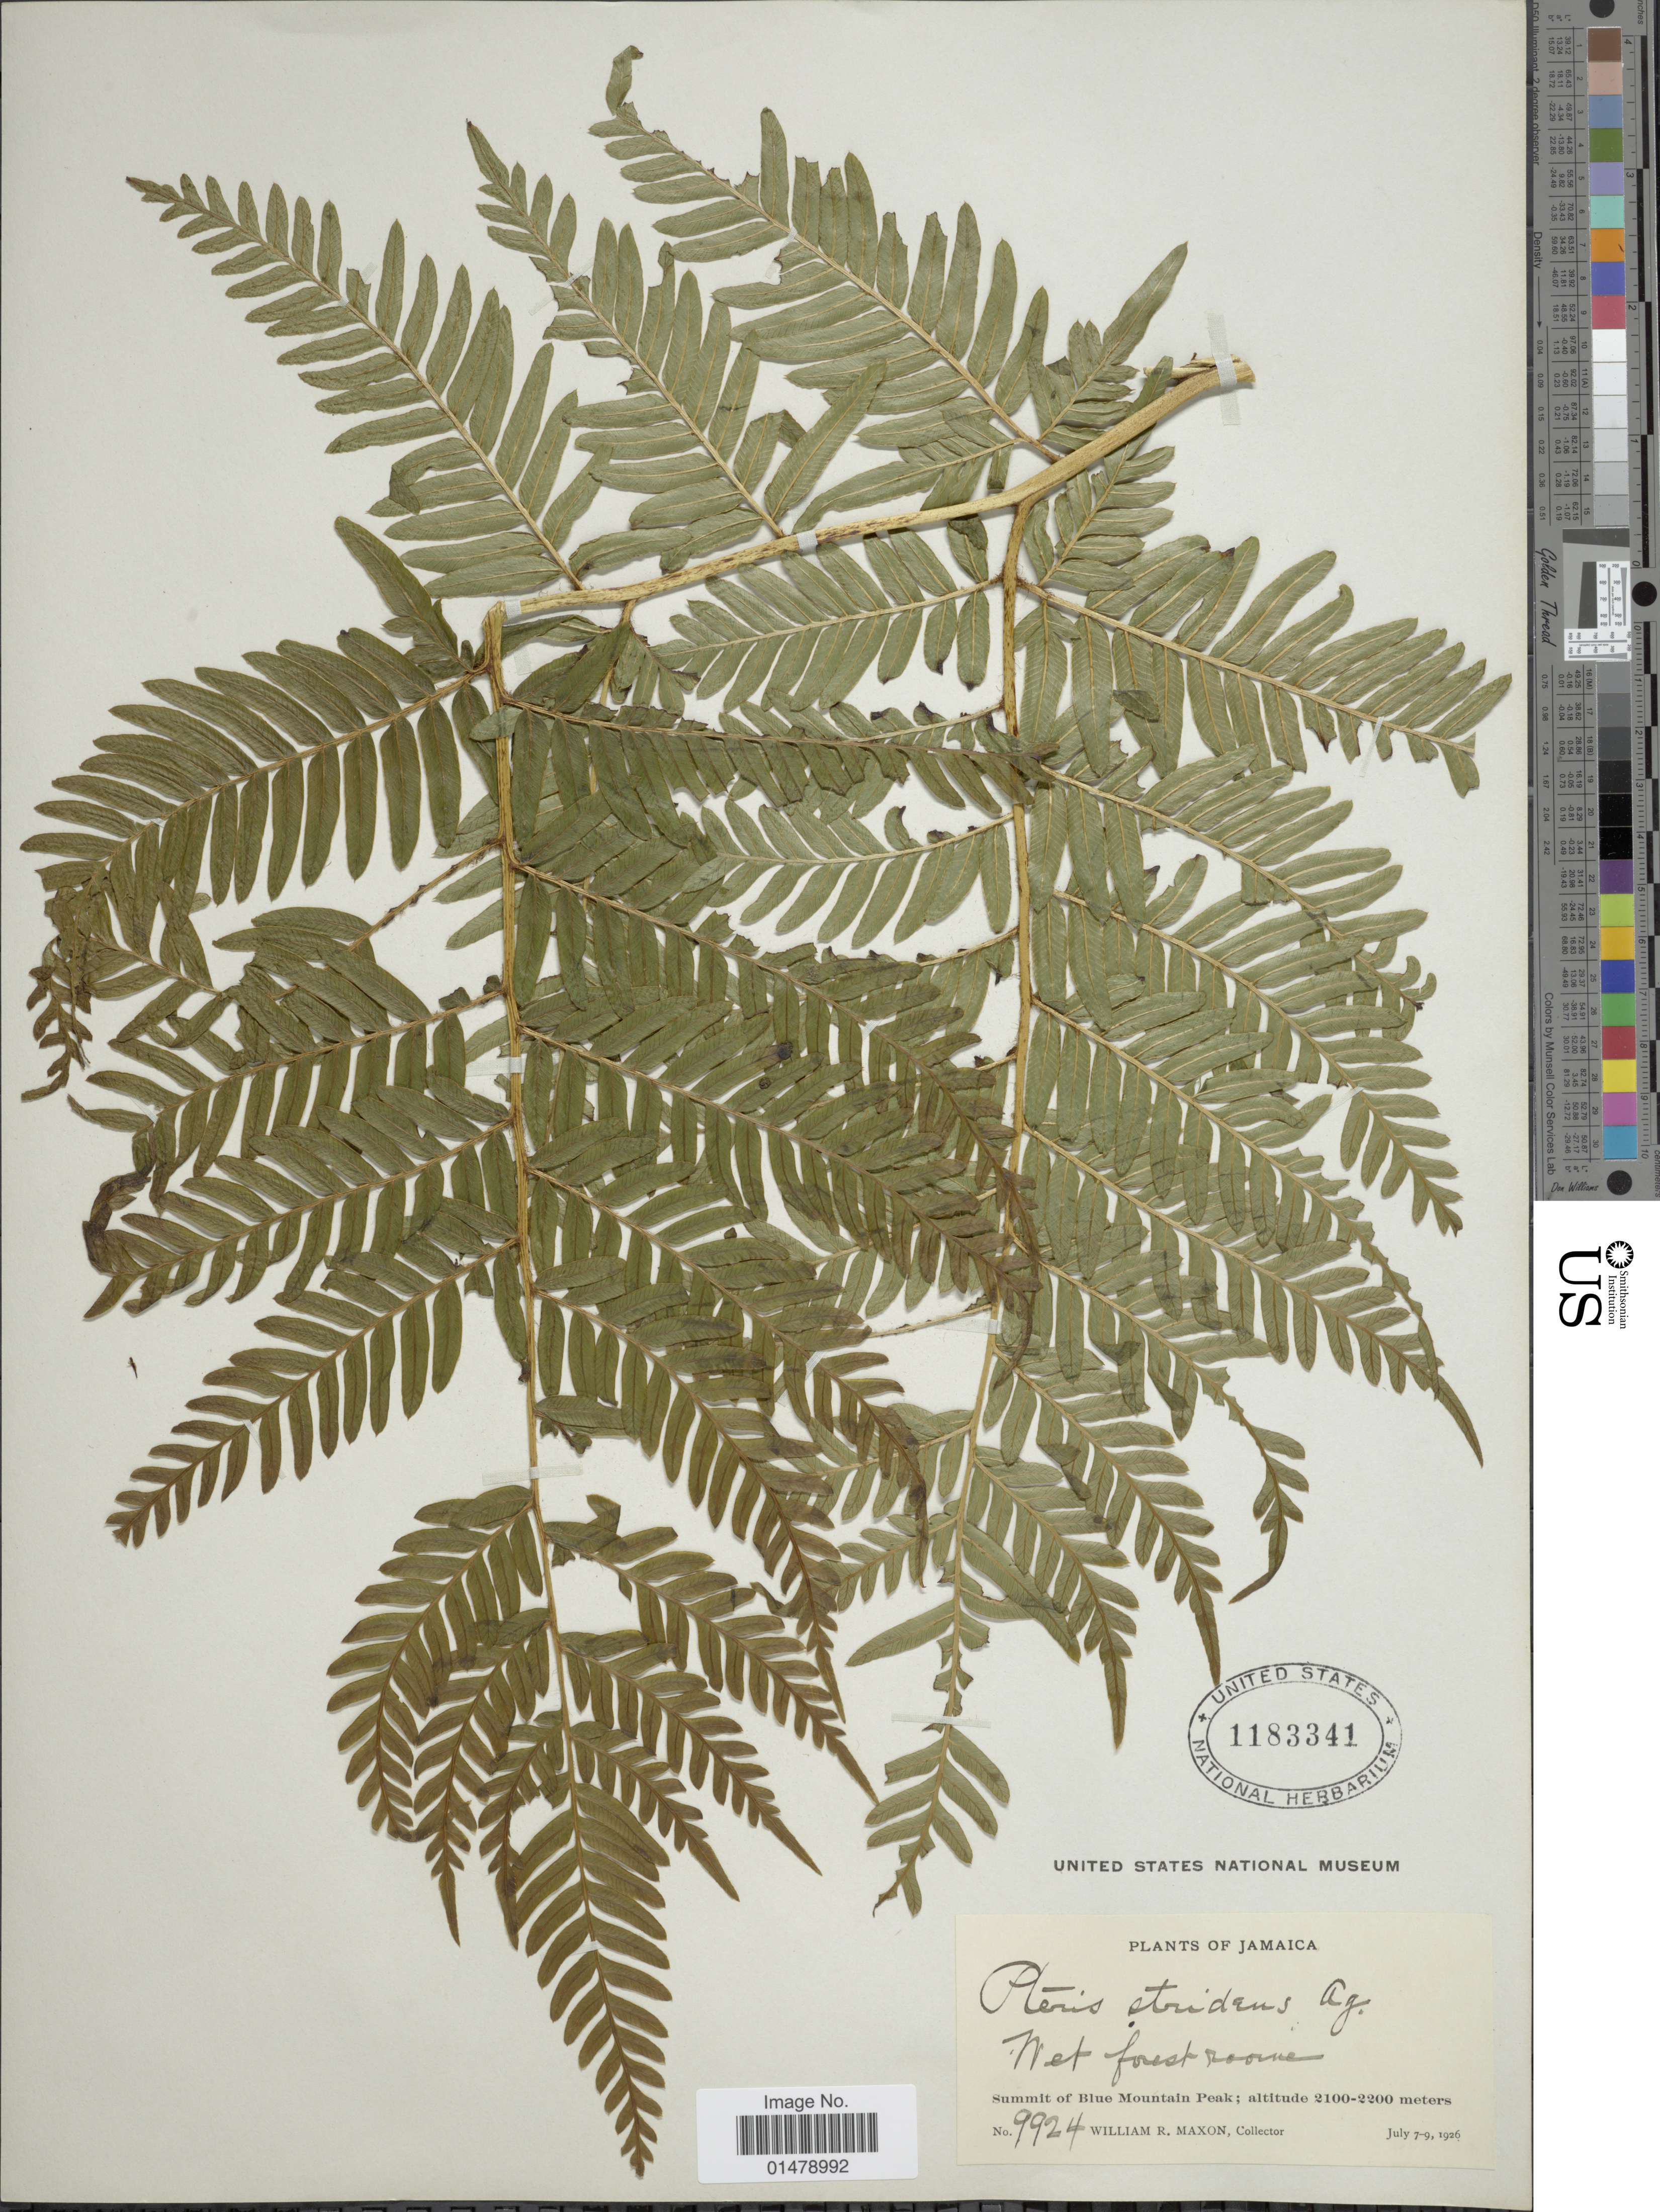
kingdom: Plantae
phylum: Tracheophyta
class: Polypodiopsida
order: Polypodiales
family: Pteridaceae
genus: Pteris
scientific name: Pteris stridens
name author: J. Agardh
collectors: W. R. Maxon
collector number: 9924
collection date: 1926-07-07/1926-07-09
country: Jamaica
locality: Summit of Blue Mountain Peak.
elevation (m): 2100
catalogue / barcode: US 1183341